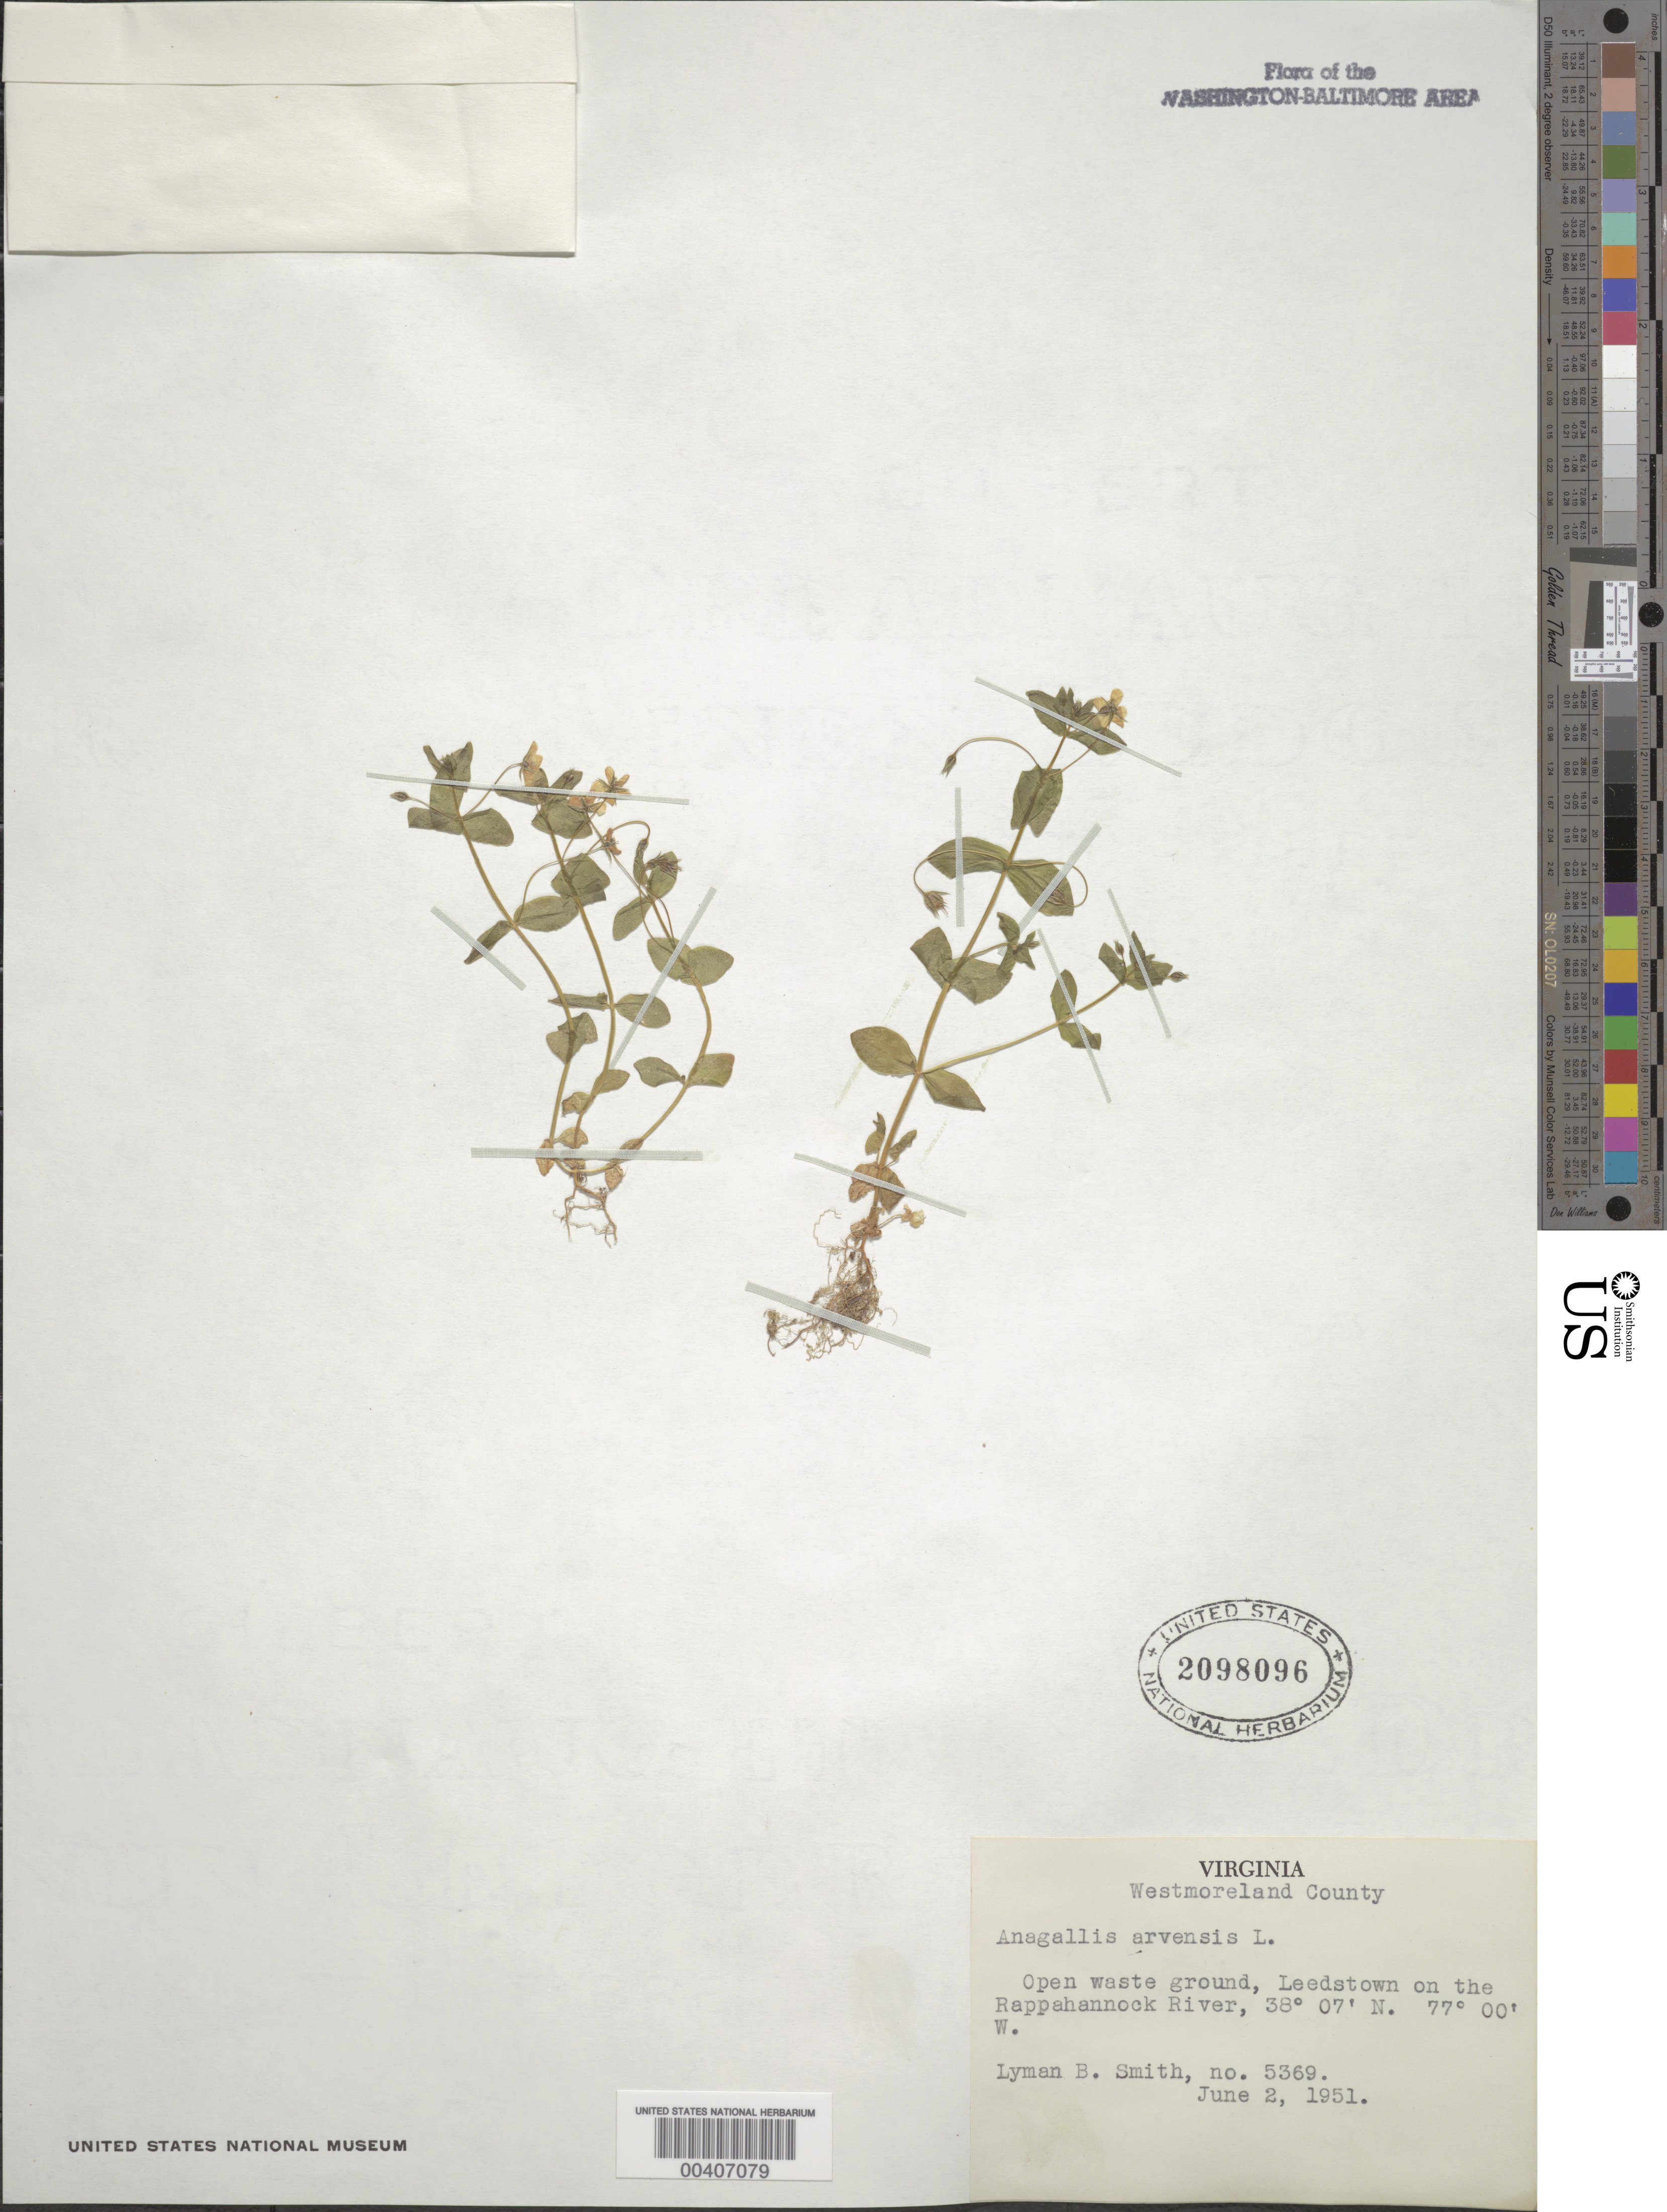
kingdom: Plantae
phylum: Tracheophyta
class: Magnoliopsida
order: Ericales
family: Primulaceae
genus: Anagallis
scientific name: Anagallis arvensis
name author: L.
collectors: L. Smith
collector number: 5369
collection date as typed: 02 Jun 1951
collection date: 1951-06-02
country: United States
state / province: Virginia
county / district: Westmoreland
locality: Leedstown, Rappahannock River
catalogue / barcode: US 2098096